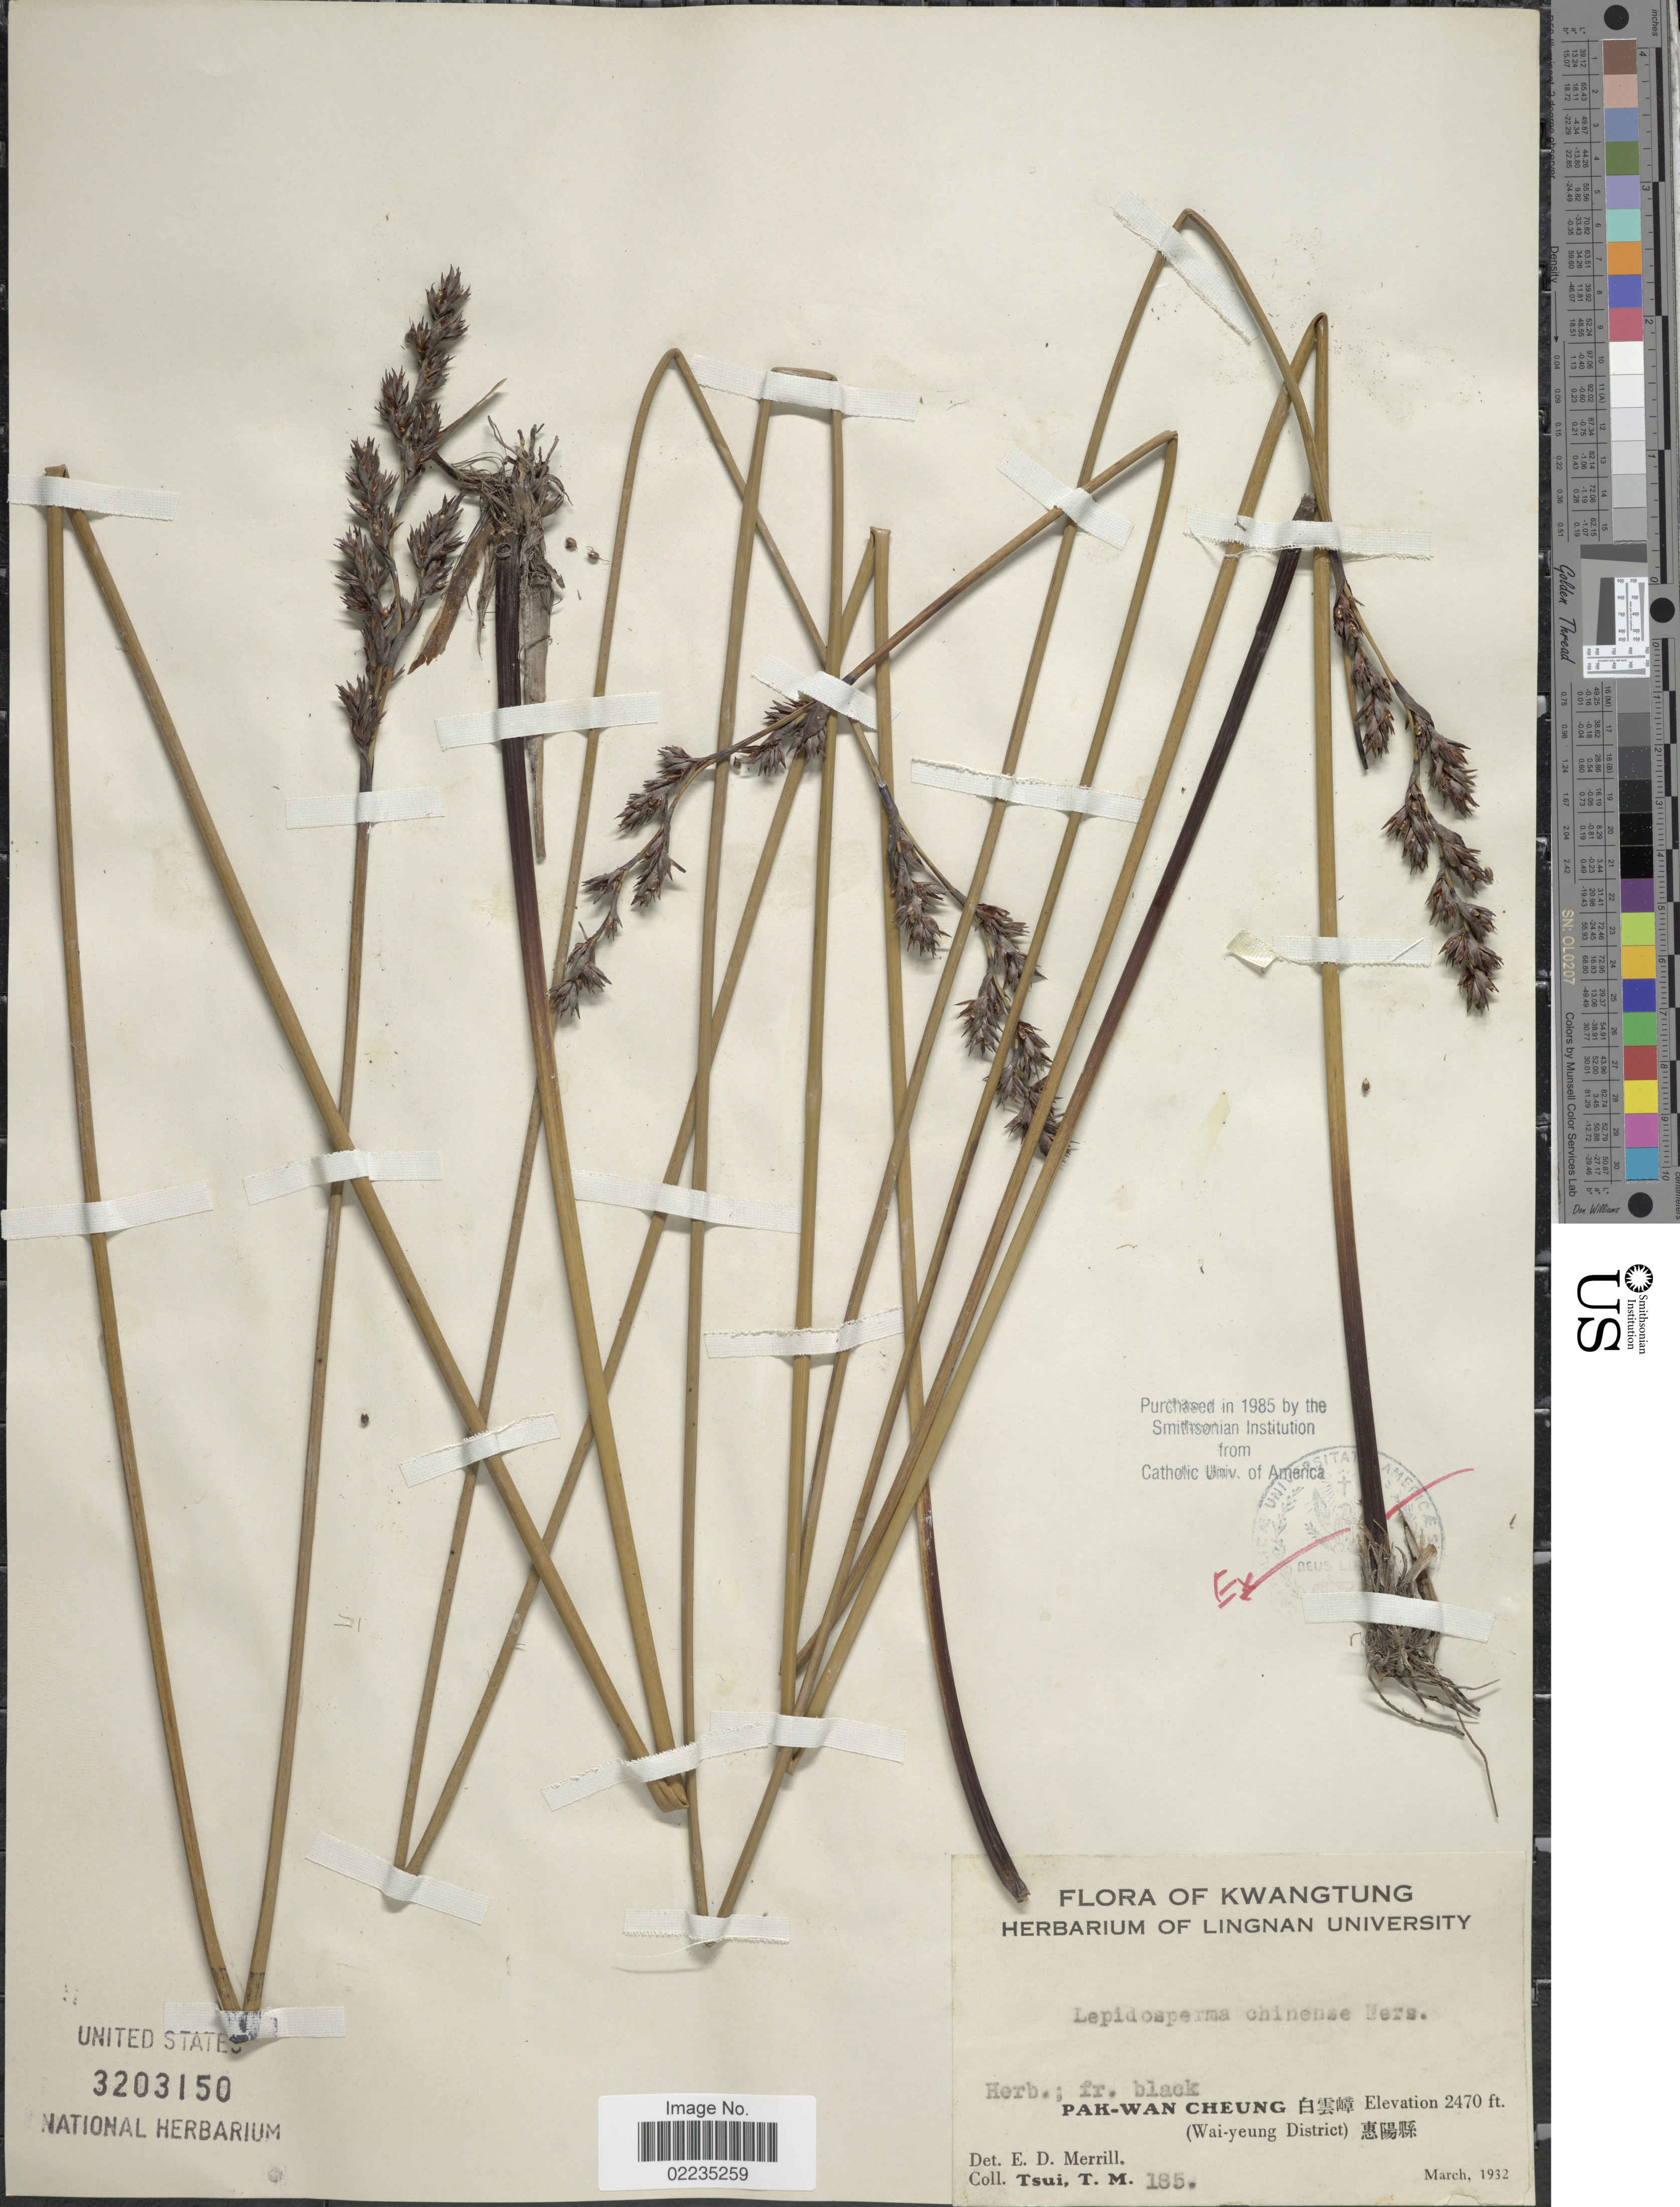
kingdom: Plantae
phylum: Tracheophyta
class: Liliopsida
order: Poales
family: Cyperaceae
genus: Lepidosperma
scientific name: Lepidosperma chinense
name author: Nees & Meyen ex Kunth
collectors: T. Tsui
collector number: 185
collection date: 1932-03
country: China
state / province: Guangdong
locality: Kwangtung, Pak-Wan Cheung, (Wai-yeung District)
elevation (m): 753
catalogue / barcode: US 3203150